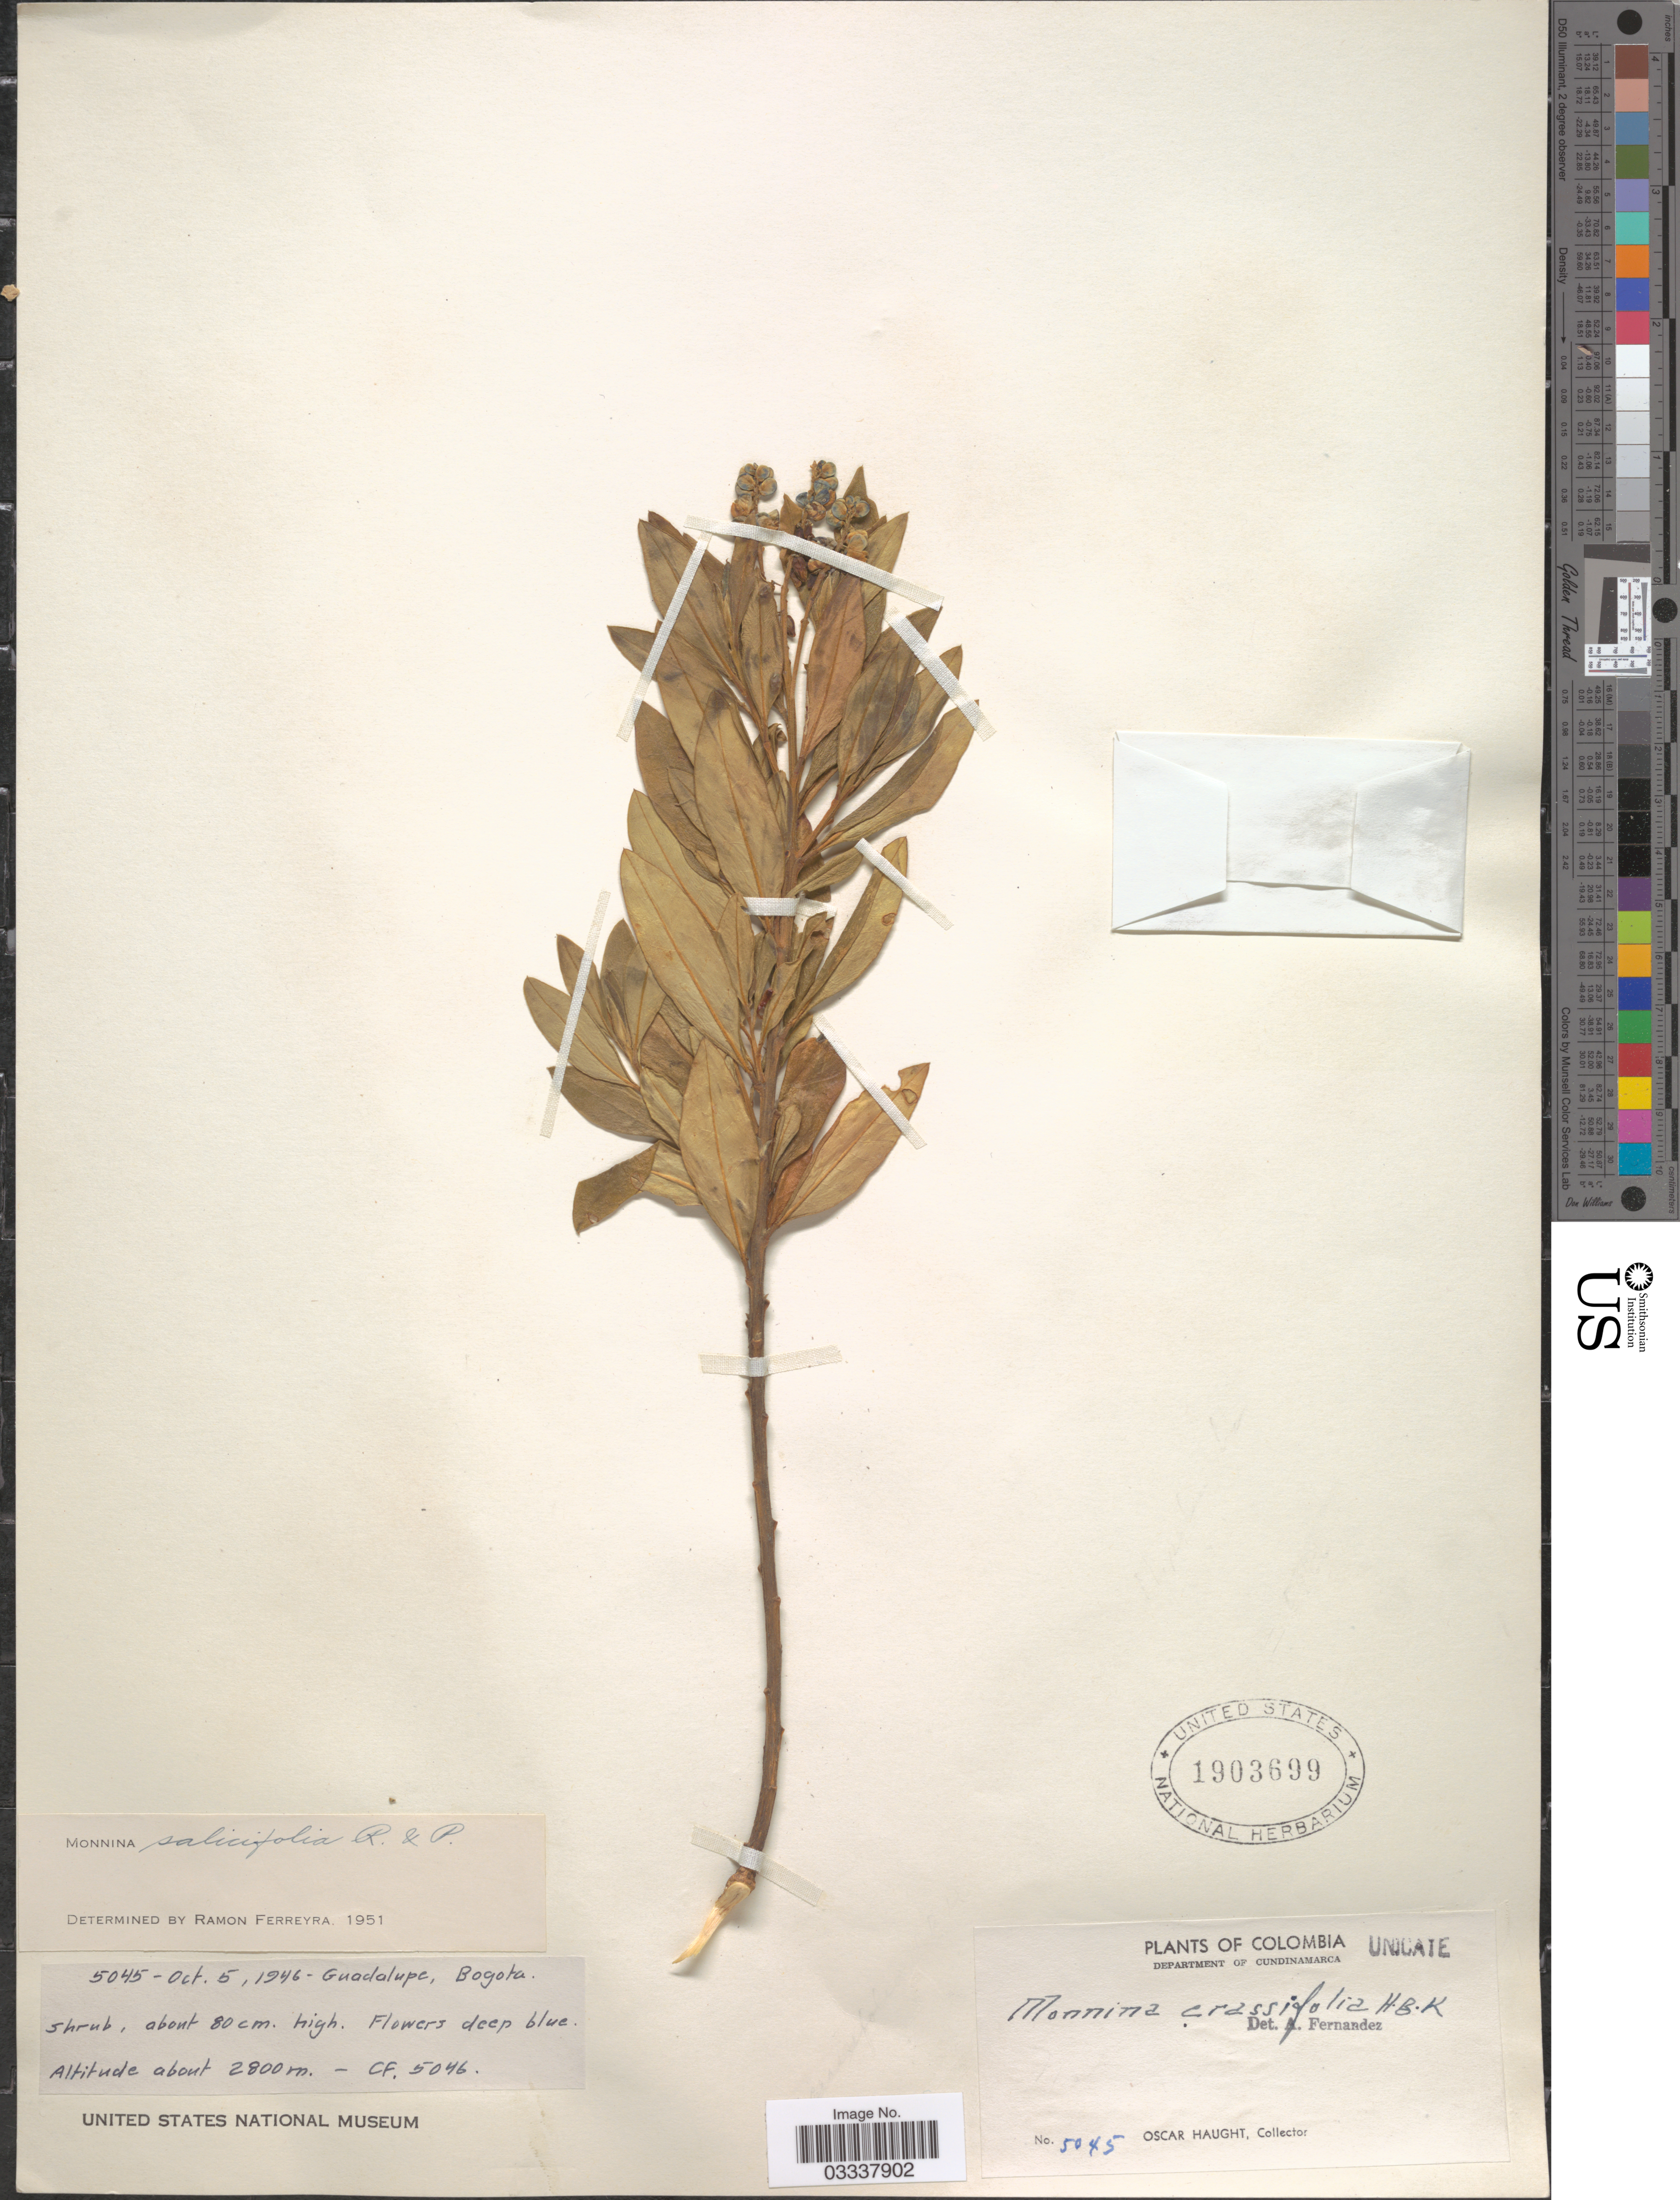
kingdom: Plantae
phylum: Tracheophyta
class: Magnoliopsida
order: Fabales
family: Polygalaceae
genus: Monnina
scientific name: Monnina salicifolia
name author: Ruiz & Pav.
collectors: O. L. Haught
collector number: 5045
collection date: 1946-10-05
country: Colombia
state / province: Cundinamarca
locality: Department of Cundinamarca. Guadalupe, Bogota.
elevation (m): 2800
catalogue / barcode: US 1903699